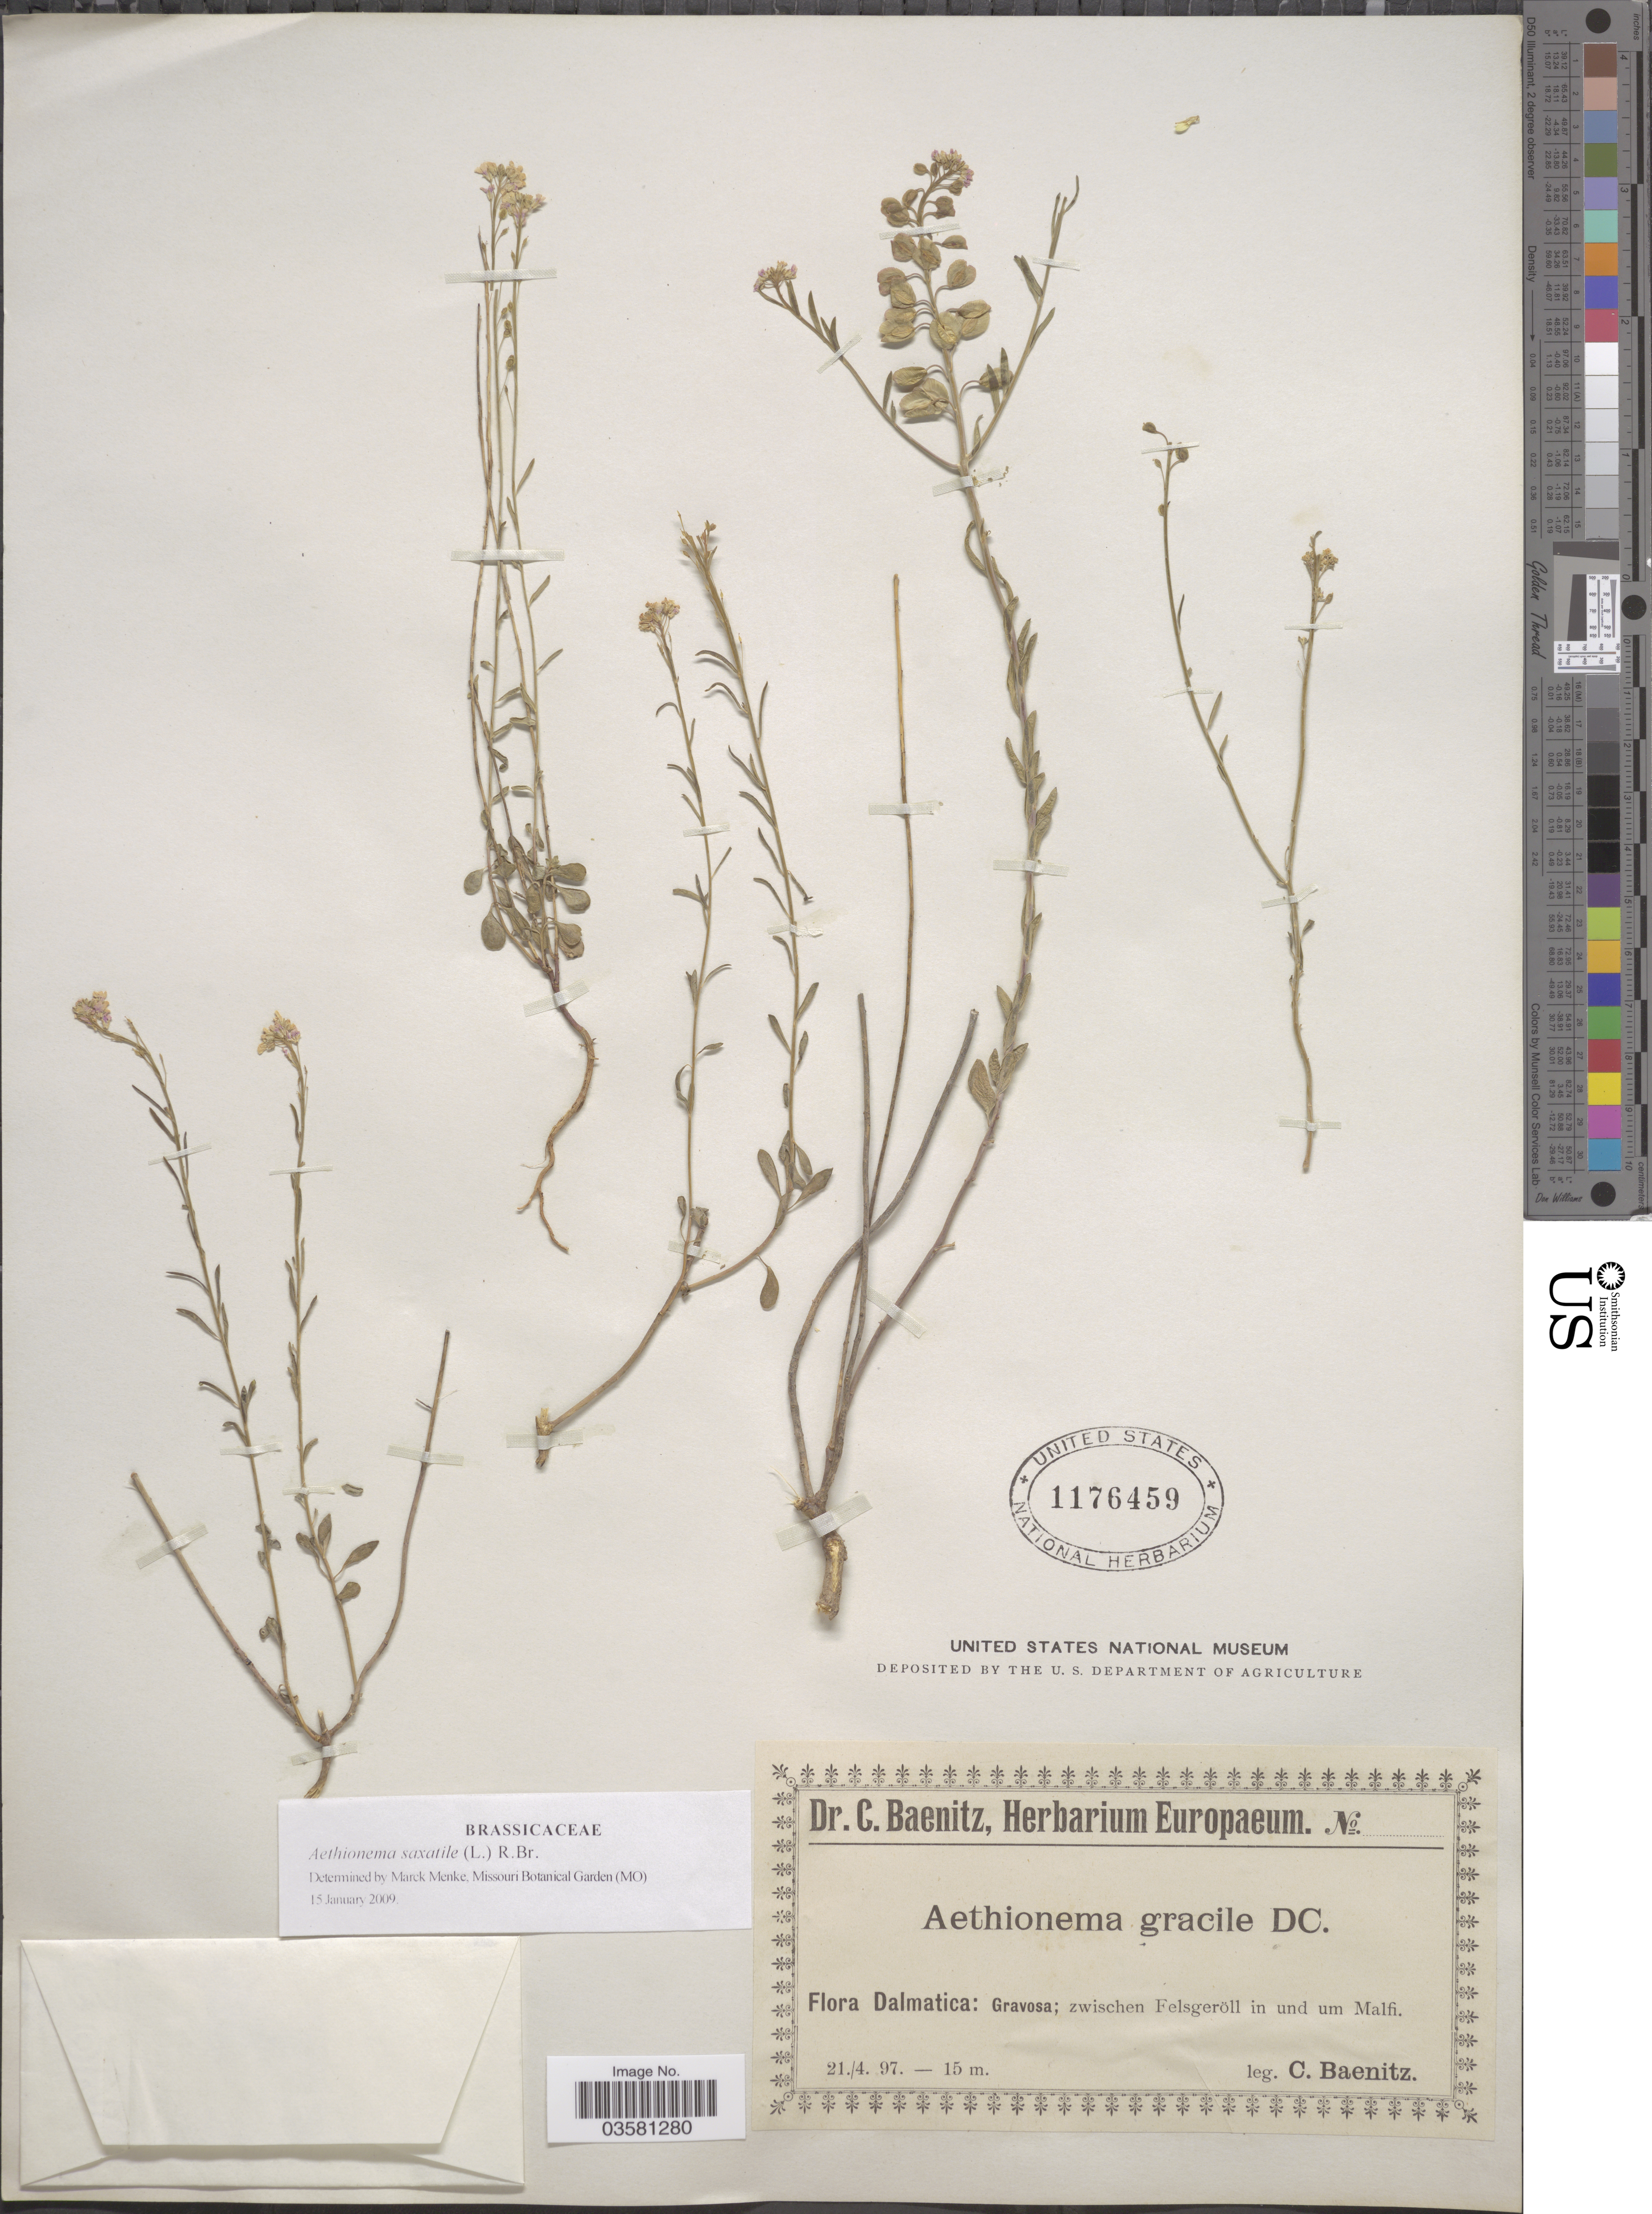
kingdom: Plantae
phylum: Tracheophyta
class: Magnoliopsida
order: Brassicales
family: Brassicaceae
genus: Aethionema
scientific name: Aethionema saxatile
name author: (L.) W.T. Aiton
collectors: C. G. Baenitz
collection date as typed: Transcribed d/m/y: 21/4/97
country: Croatia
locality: Dalmatica: Gravosa; zwischen Felsgeröll in und um Malfi.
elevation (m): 15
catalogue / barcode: US 1176459